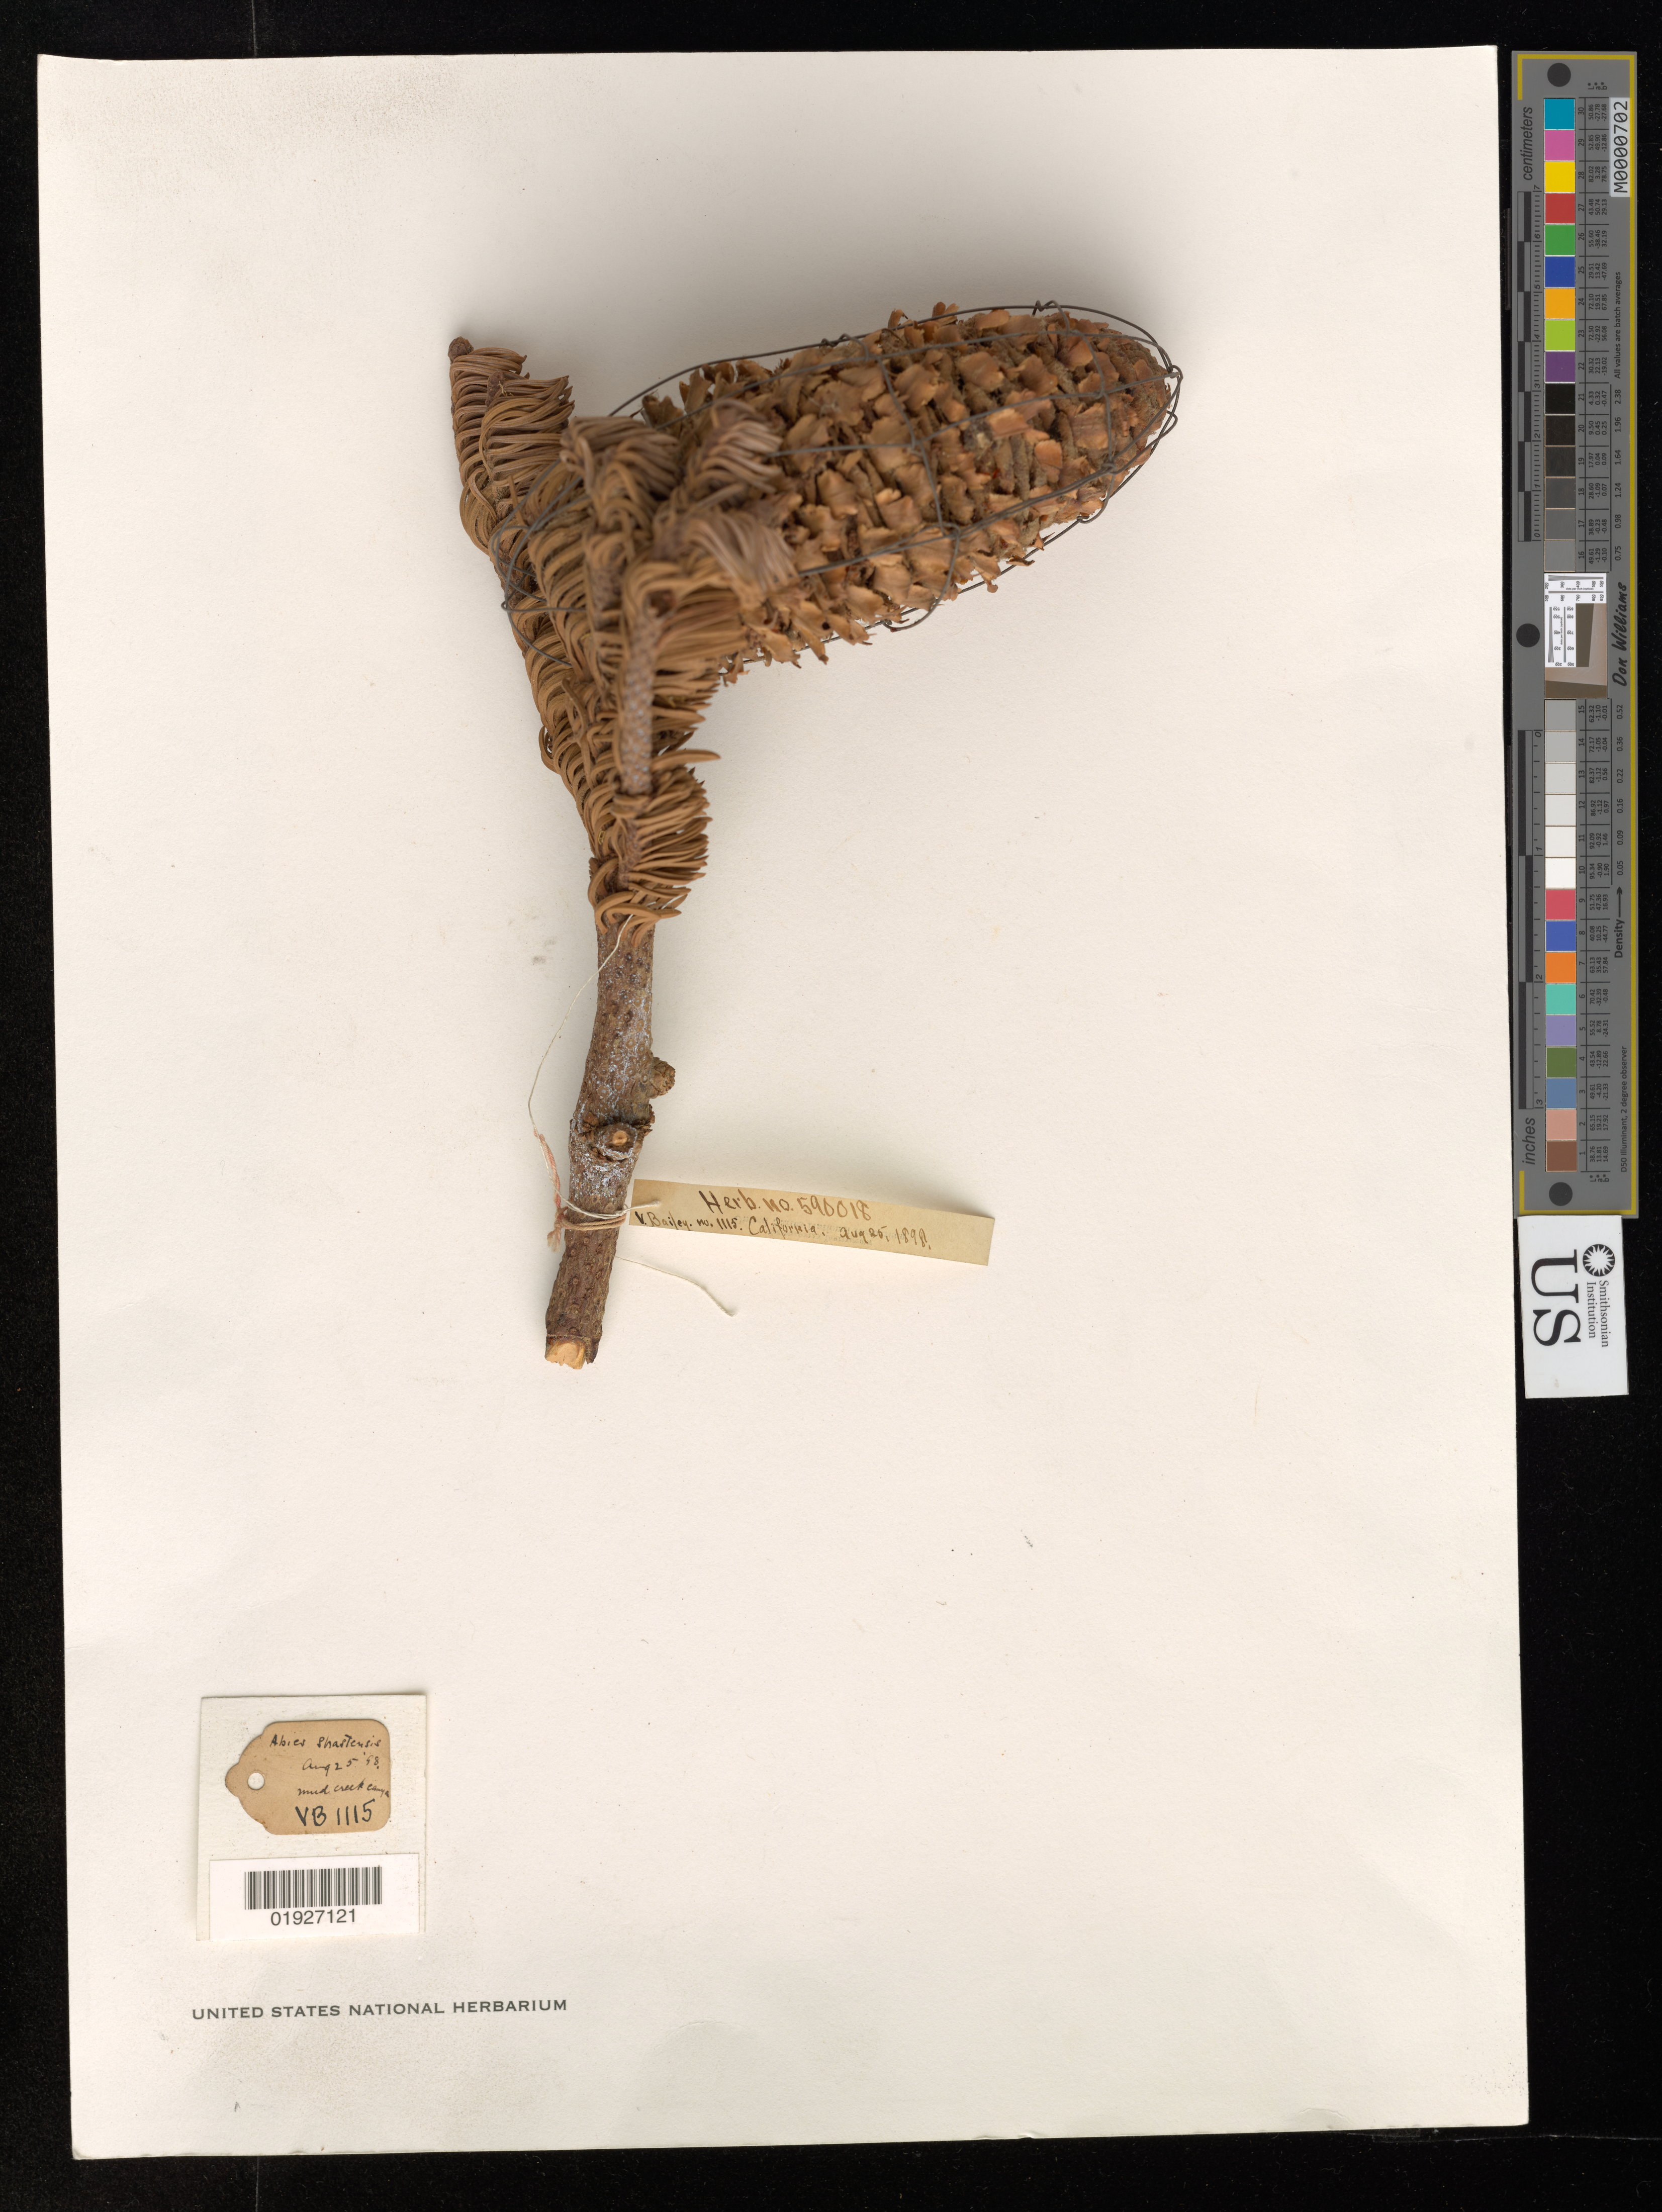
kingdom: Plantae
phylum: Tracheophyta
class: Pinopsida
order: Pinales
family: Pinaceae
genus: Abies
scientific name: Abies magnifica var. shastensis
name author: Lemmon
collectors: V. O. Bailey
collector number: VB 1115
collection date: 1898-08-25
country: United States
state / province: California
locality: Mud Creek Canyon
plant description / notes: Herb. no. 580018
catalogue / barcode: US 580018